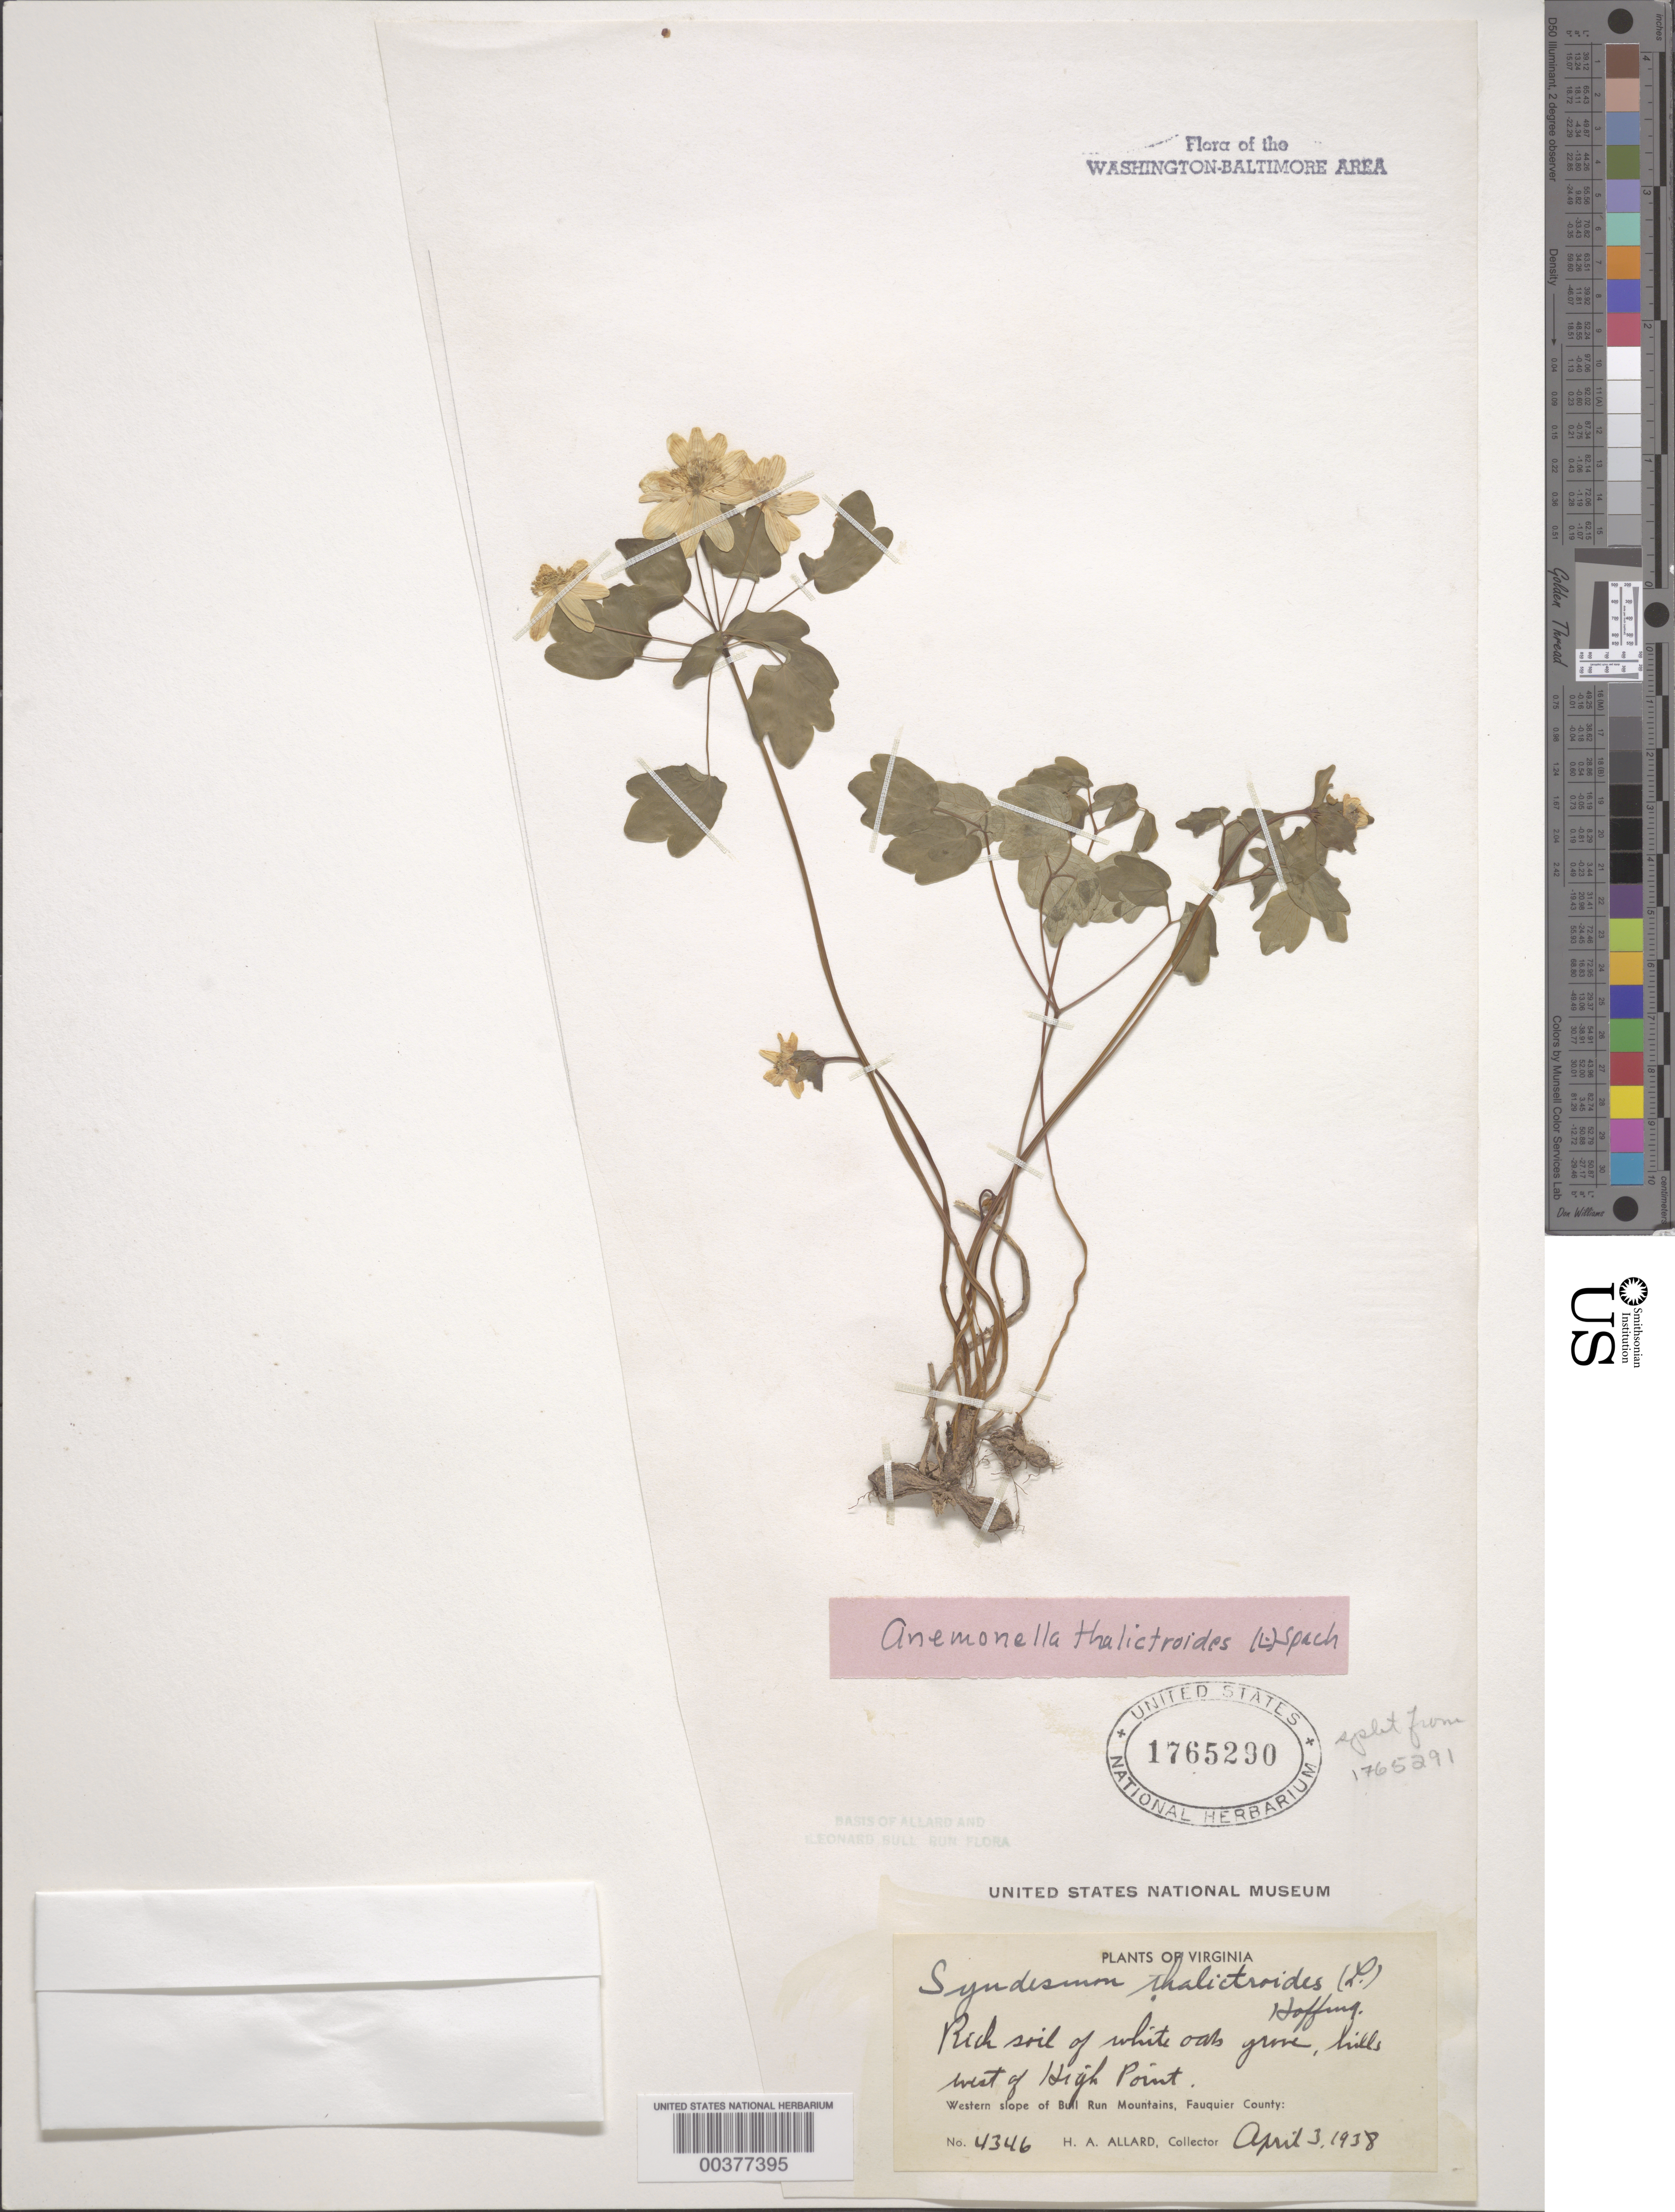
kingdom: Plantae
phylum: Tracheophyta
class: Magnoliopsida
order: Ranunculales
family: Ranunculaceae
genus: Thalictrum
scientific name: Thalictrum thalictroides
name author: (L.) A.J. Eames & B. Boivin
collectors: H. A. Allard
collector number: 4346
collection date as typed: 03 Apr 1938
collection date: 1938-04-03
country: United States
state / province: Virginia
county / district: Fauquier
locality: West of High Point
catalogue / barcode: US 1765290